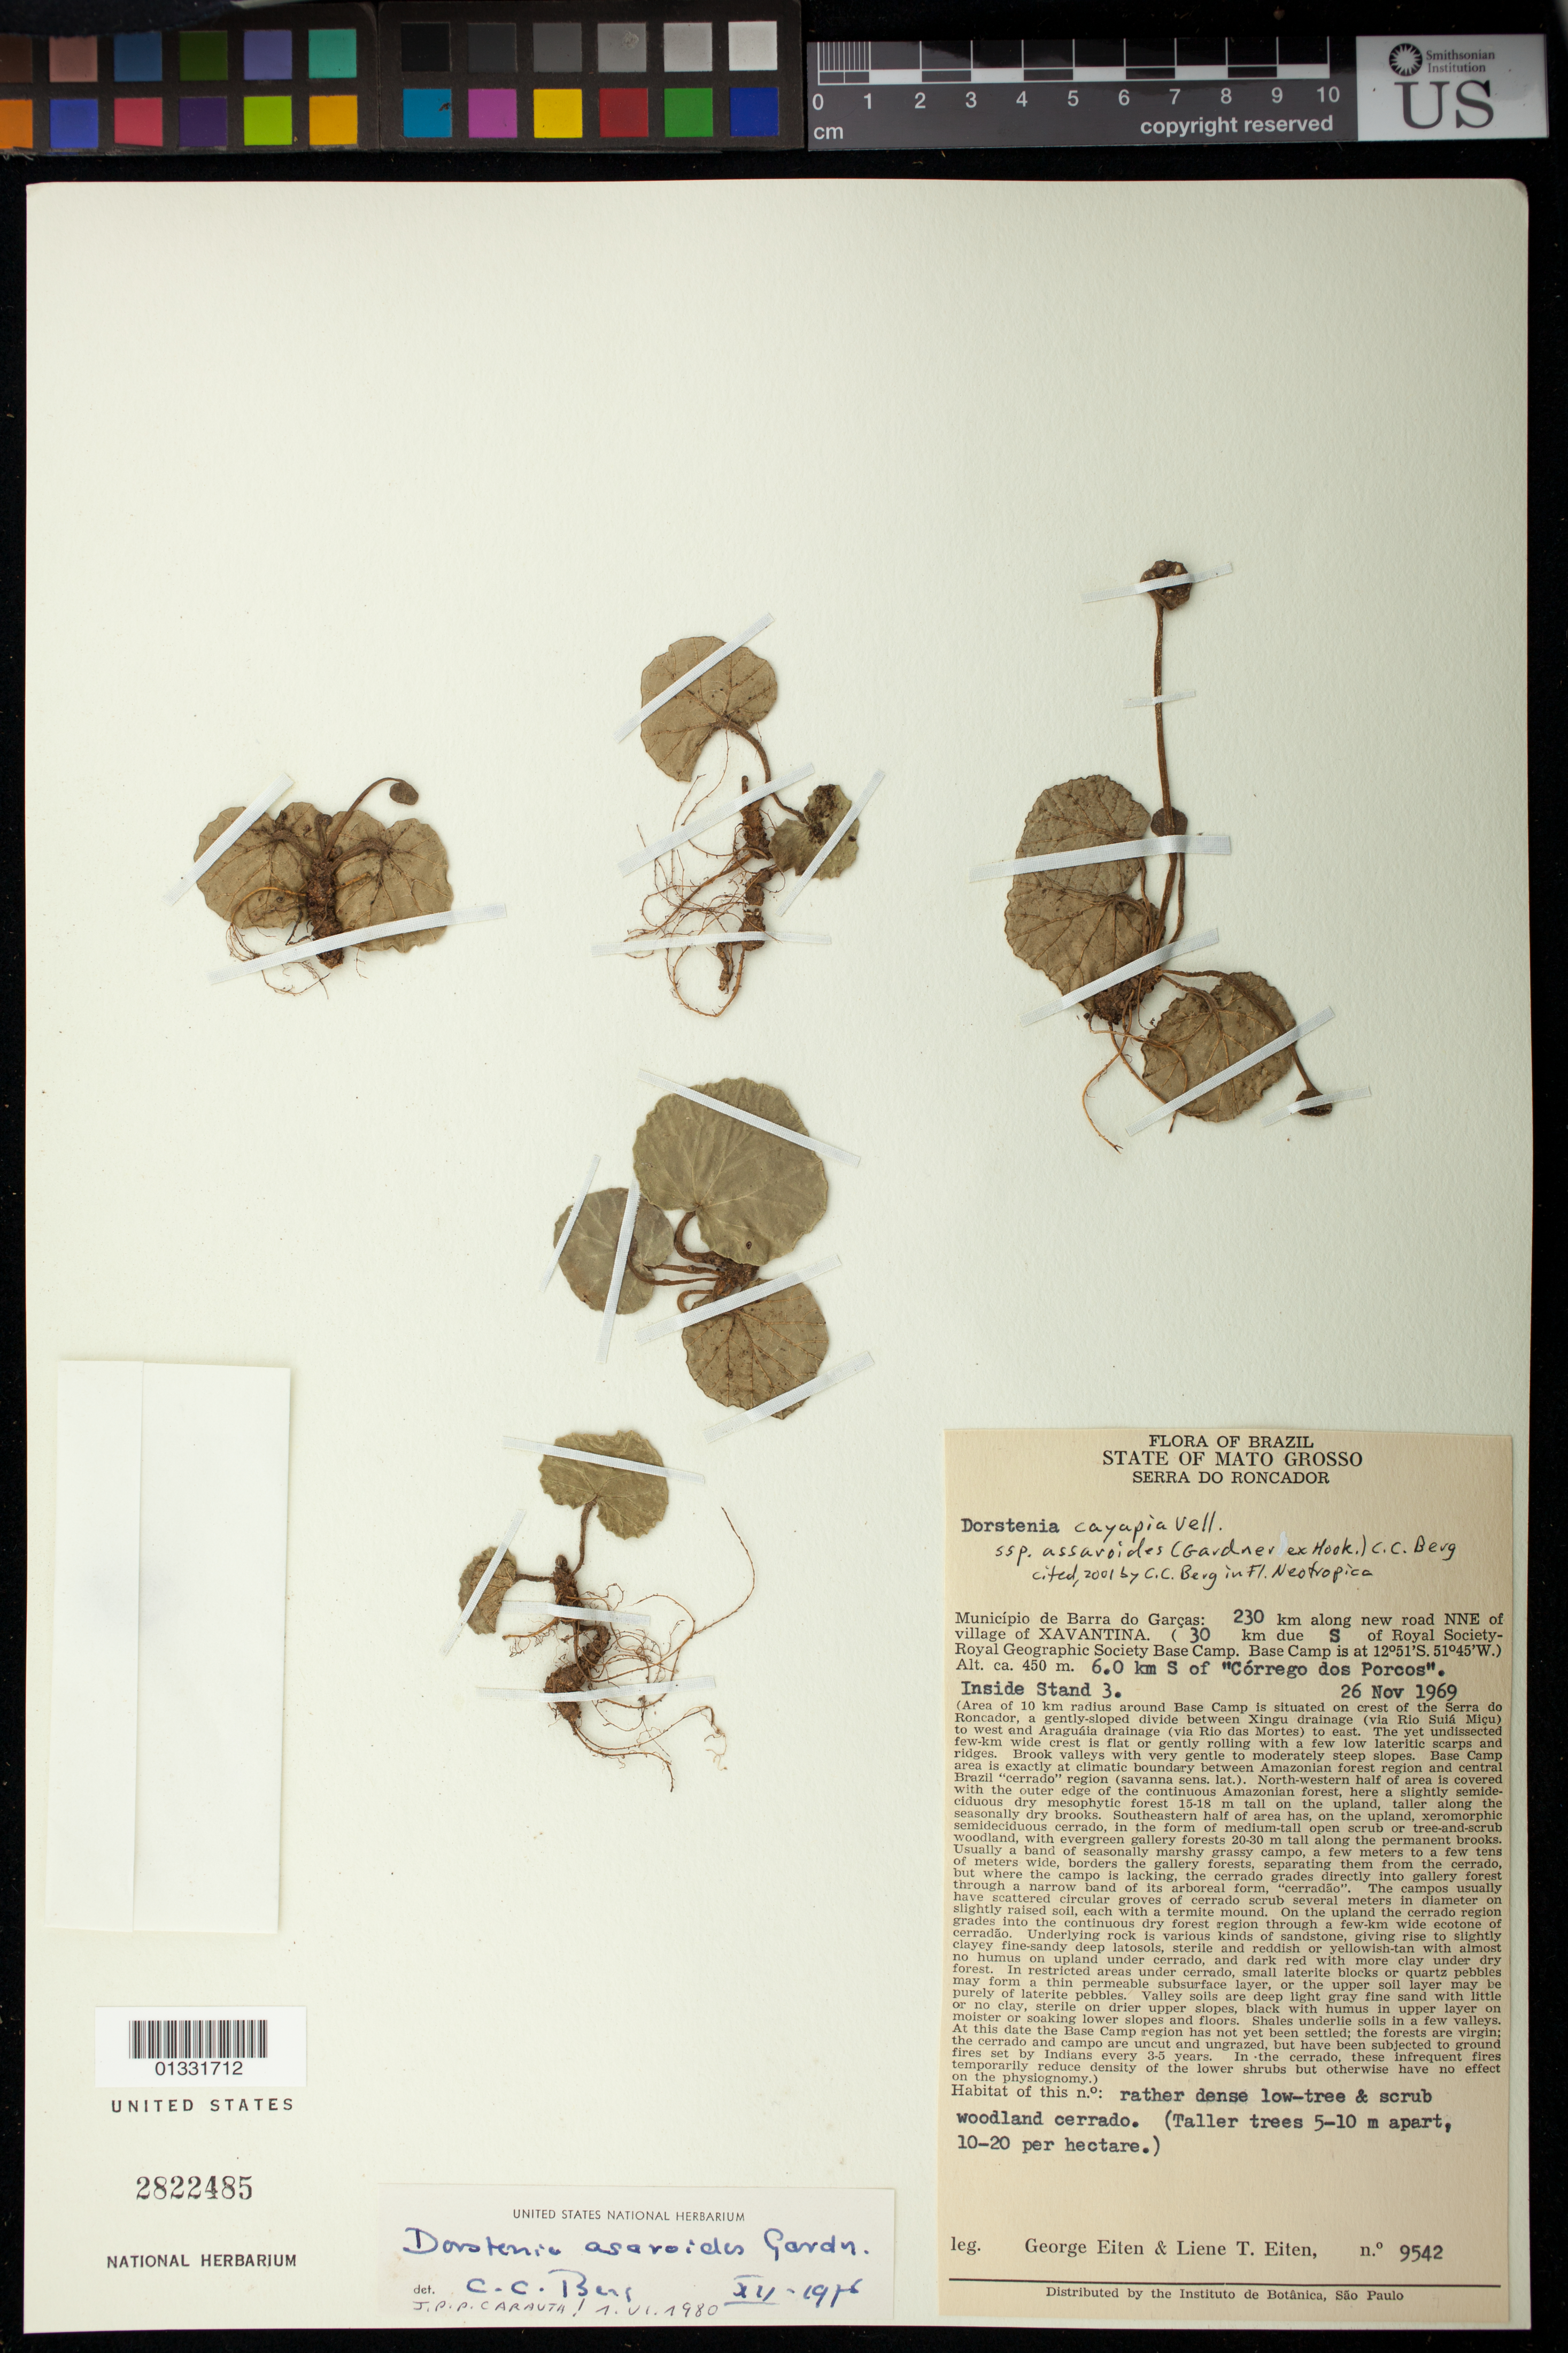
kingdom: Plantae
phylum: Tracheophyta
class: Magnoliopsida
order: Rosales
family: Moraceae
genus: Dorstenia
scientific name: Dorstenia cayapia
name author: Vell.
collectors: G. Eiten & L. T. Eiten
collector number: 9542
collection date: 1969-11-26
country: Brazil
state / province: Mato Grosso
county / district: Barra do Garças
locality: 230 km along new road NNE of village of Xavantina (30 km due S of Royal Society-Royal Geographic Society Base Camp). 6.0 km S of Córrego dos Porcos. Serra do Roncador. Between Xingu drainage (via Rio Suiá Miçu) to West and Araguáia drainage (via Rio das M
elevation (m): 450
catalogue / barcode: US 2822485